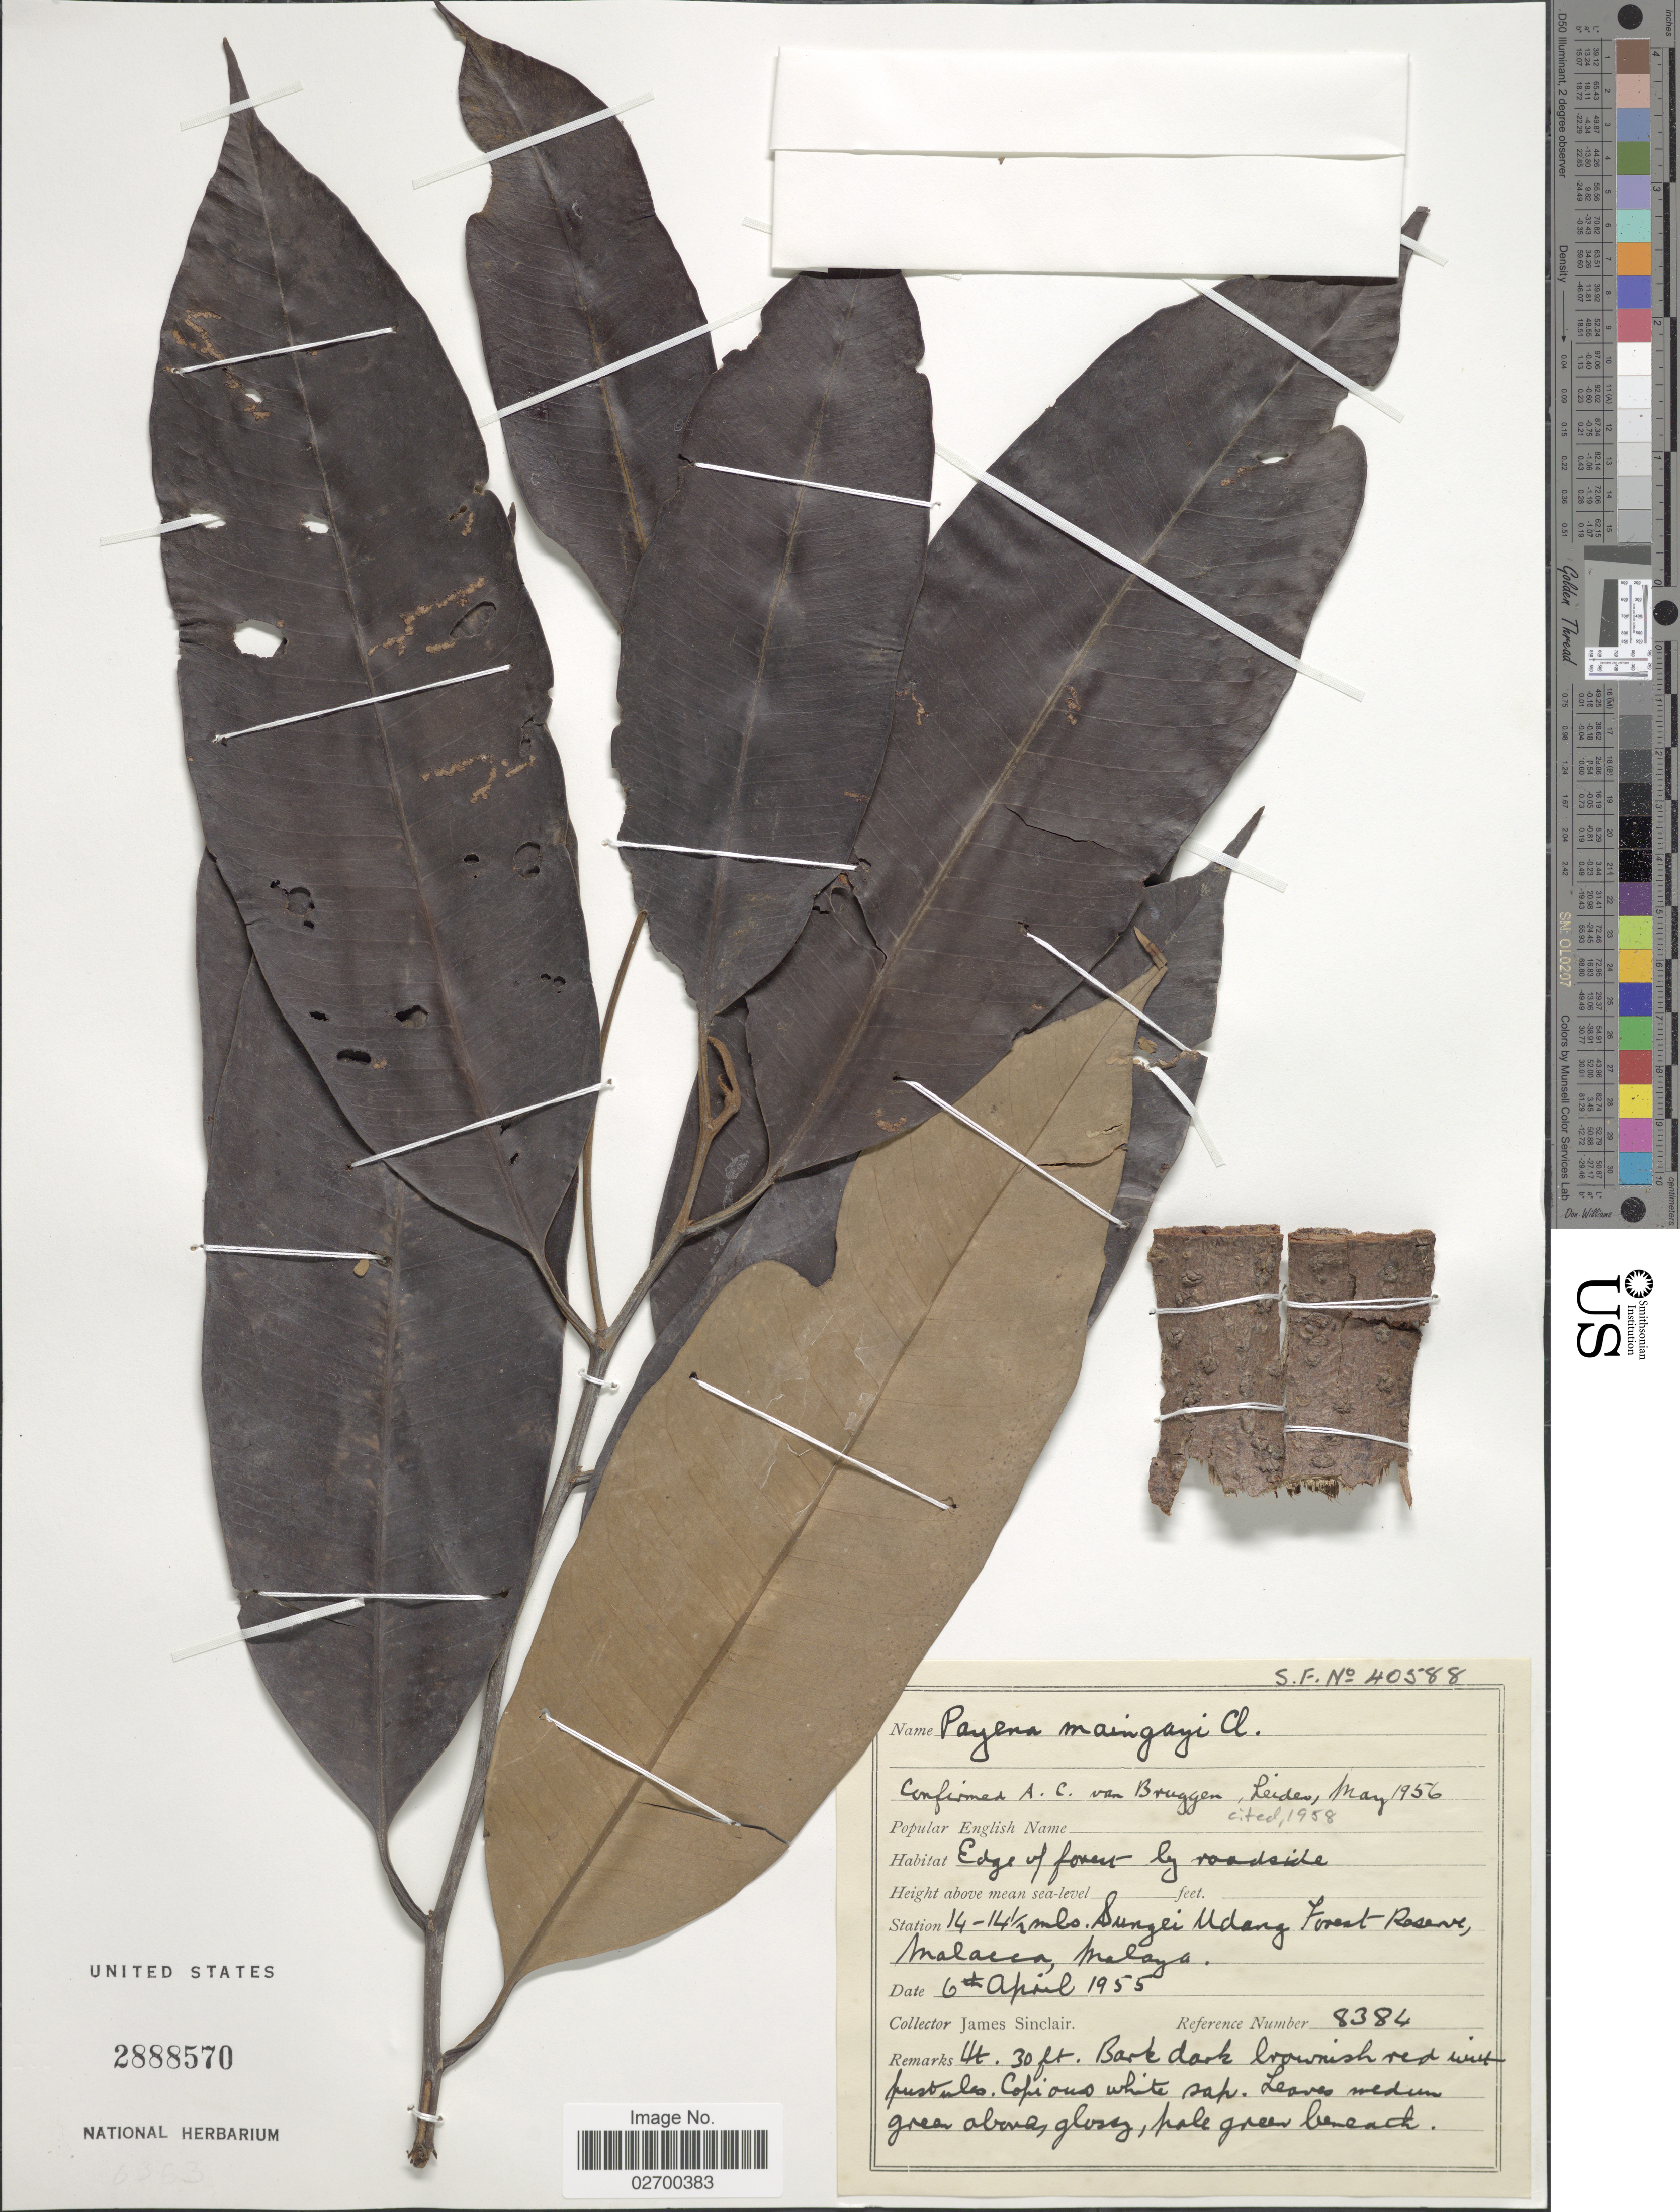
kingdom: Plantae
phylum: Tracheophyta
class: Magnoliopsida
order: Ericales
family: Sapotaceae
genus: Payena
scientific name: Payena maingayi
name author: C.B. Clarke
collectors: J. Sinclair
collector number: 8384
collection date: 1955-04-06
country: Malaysia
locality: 14-14½ mls. Sungei Udang Forest Reserve, Malacca, Malaya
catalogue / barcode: US 2888570